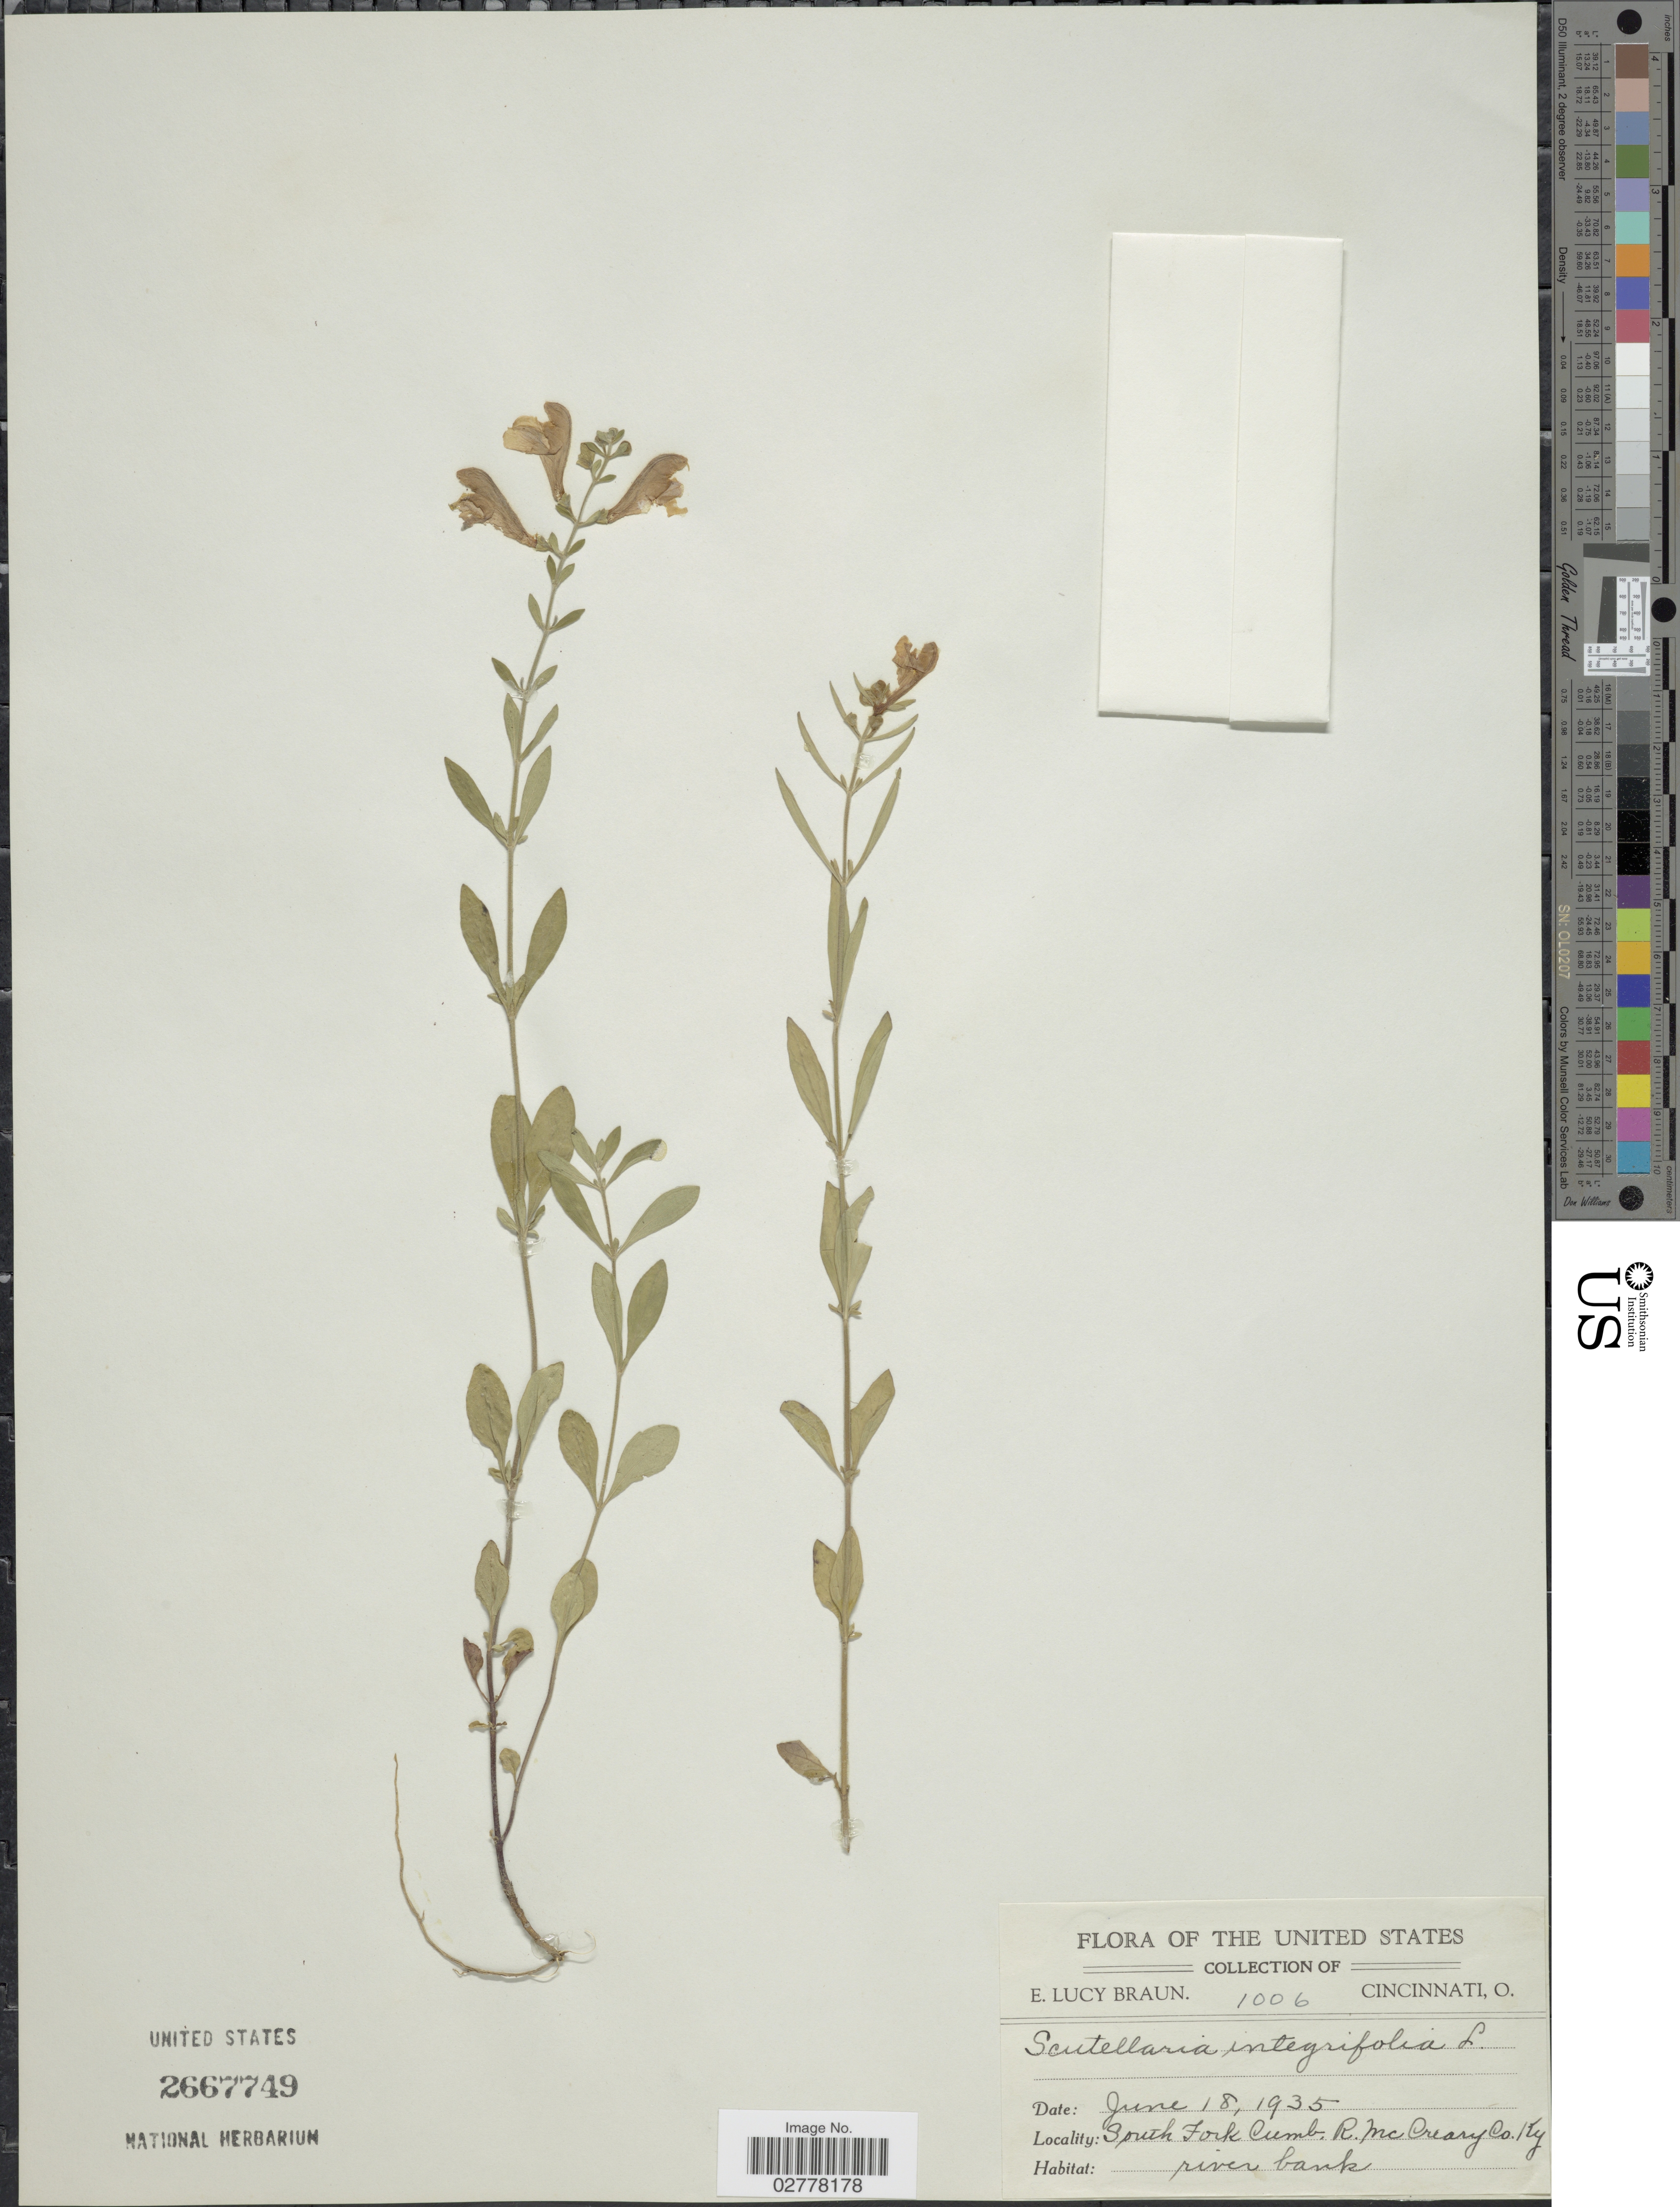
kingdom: Plantae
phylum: Tracheophyta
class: Magnoliopsida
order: Lamiales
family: Lamiaceae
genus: Scutellaria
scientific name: Scutellaria integrifolia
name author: L.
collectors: E. L. Braun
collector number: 1006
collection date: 1935-06-18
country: United States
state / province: Kentucky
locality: South Fork Cumb. R. McCreary Co.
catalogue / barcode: US 2667749